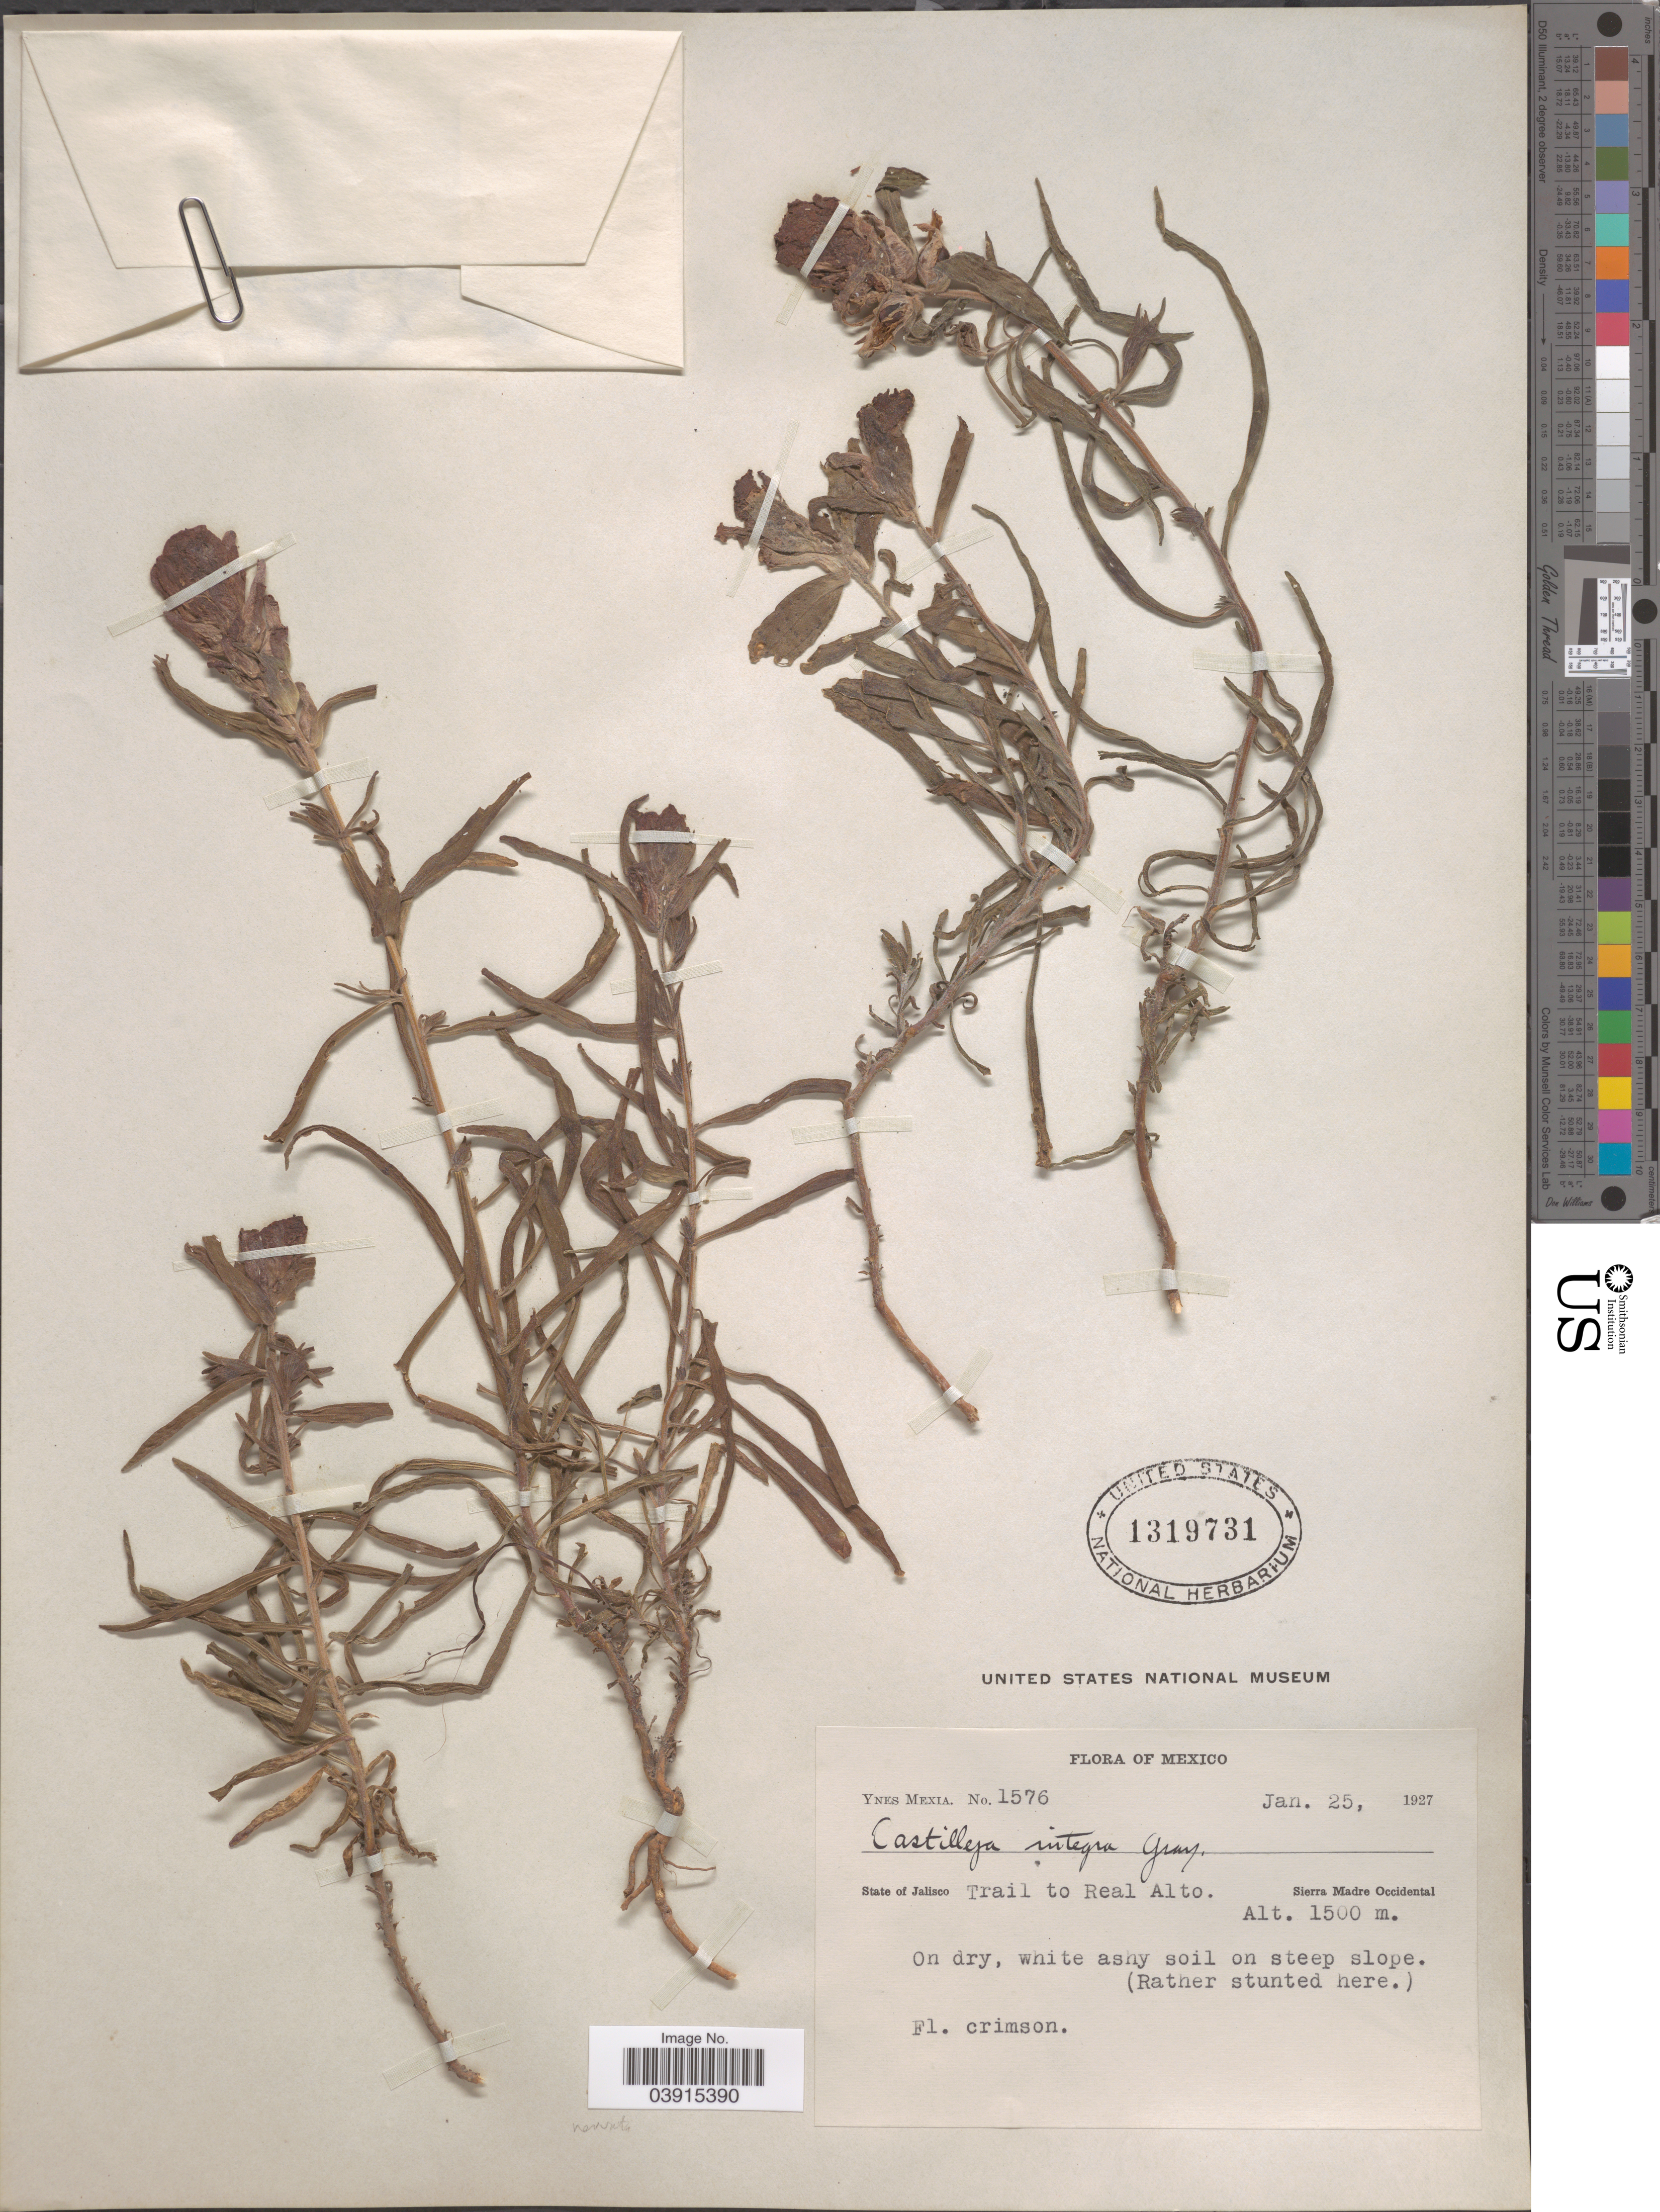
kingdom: Plantae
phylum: Tracheophyta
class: Magnoliopsida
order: Lamiales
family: Orobanchaceae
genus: Castilleja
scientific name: Castilleja nervata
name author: Eastw.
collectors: Y. Mexia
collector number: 1576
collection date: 1927-01-25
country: Mexico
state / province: Jalisco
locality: Trail to Real Alto. Sierra Madre Occidental.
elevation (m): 1500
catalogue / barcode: US 1319731